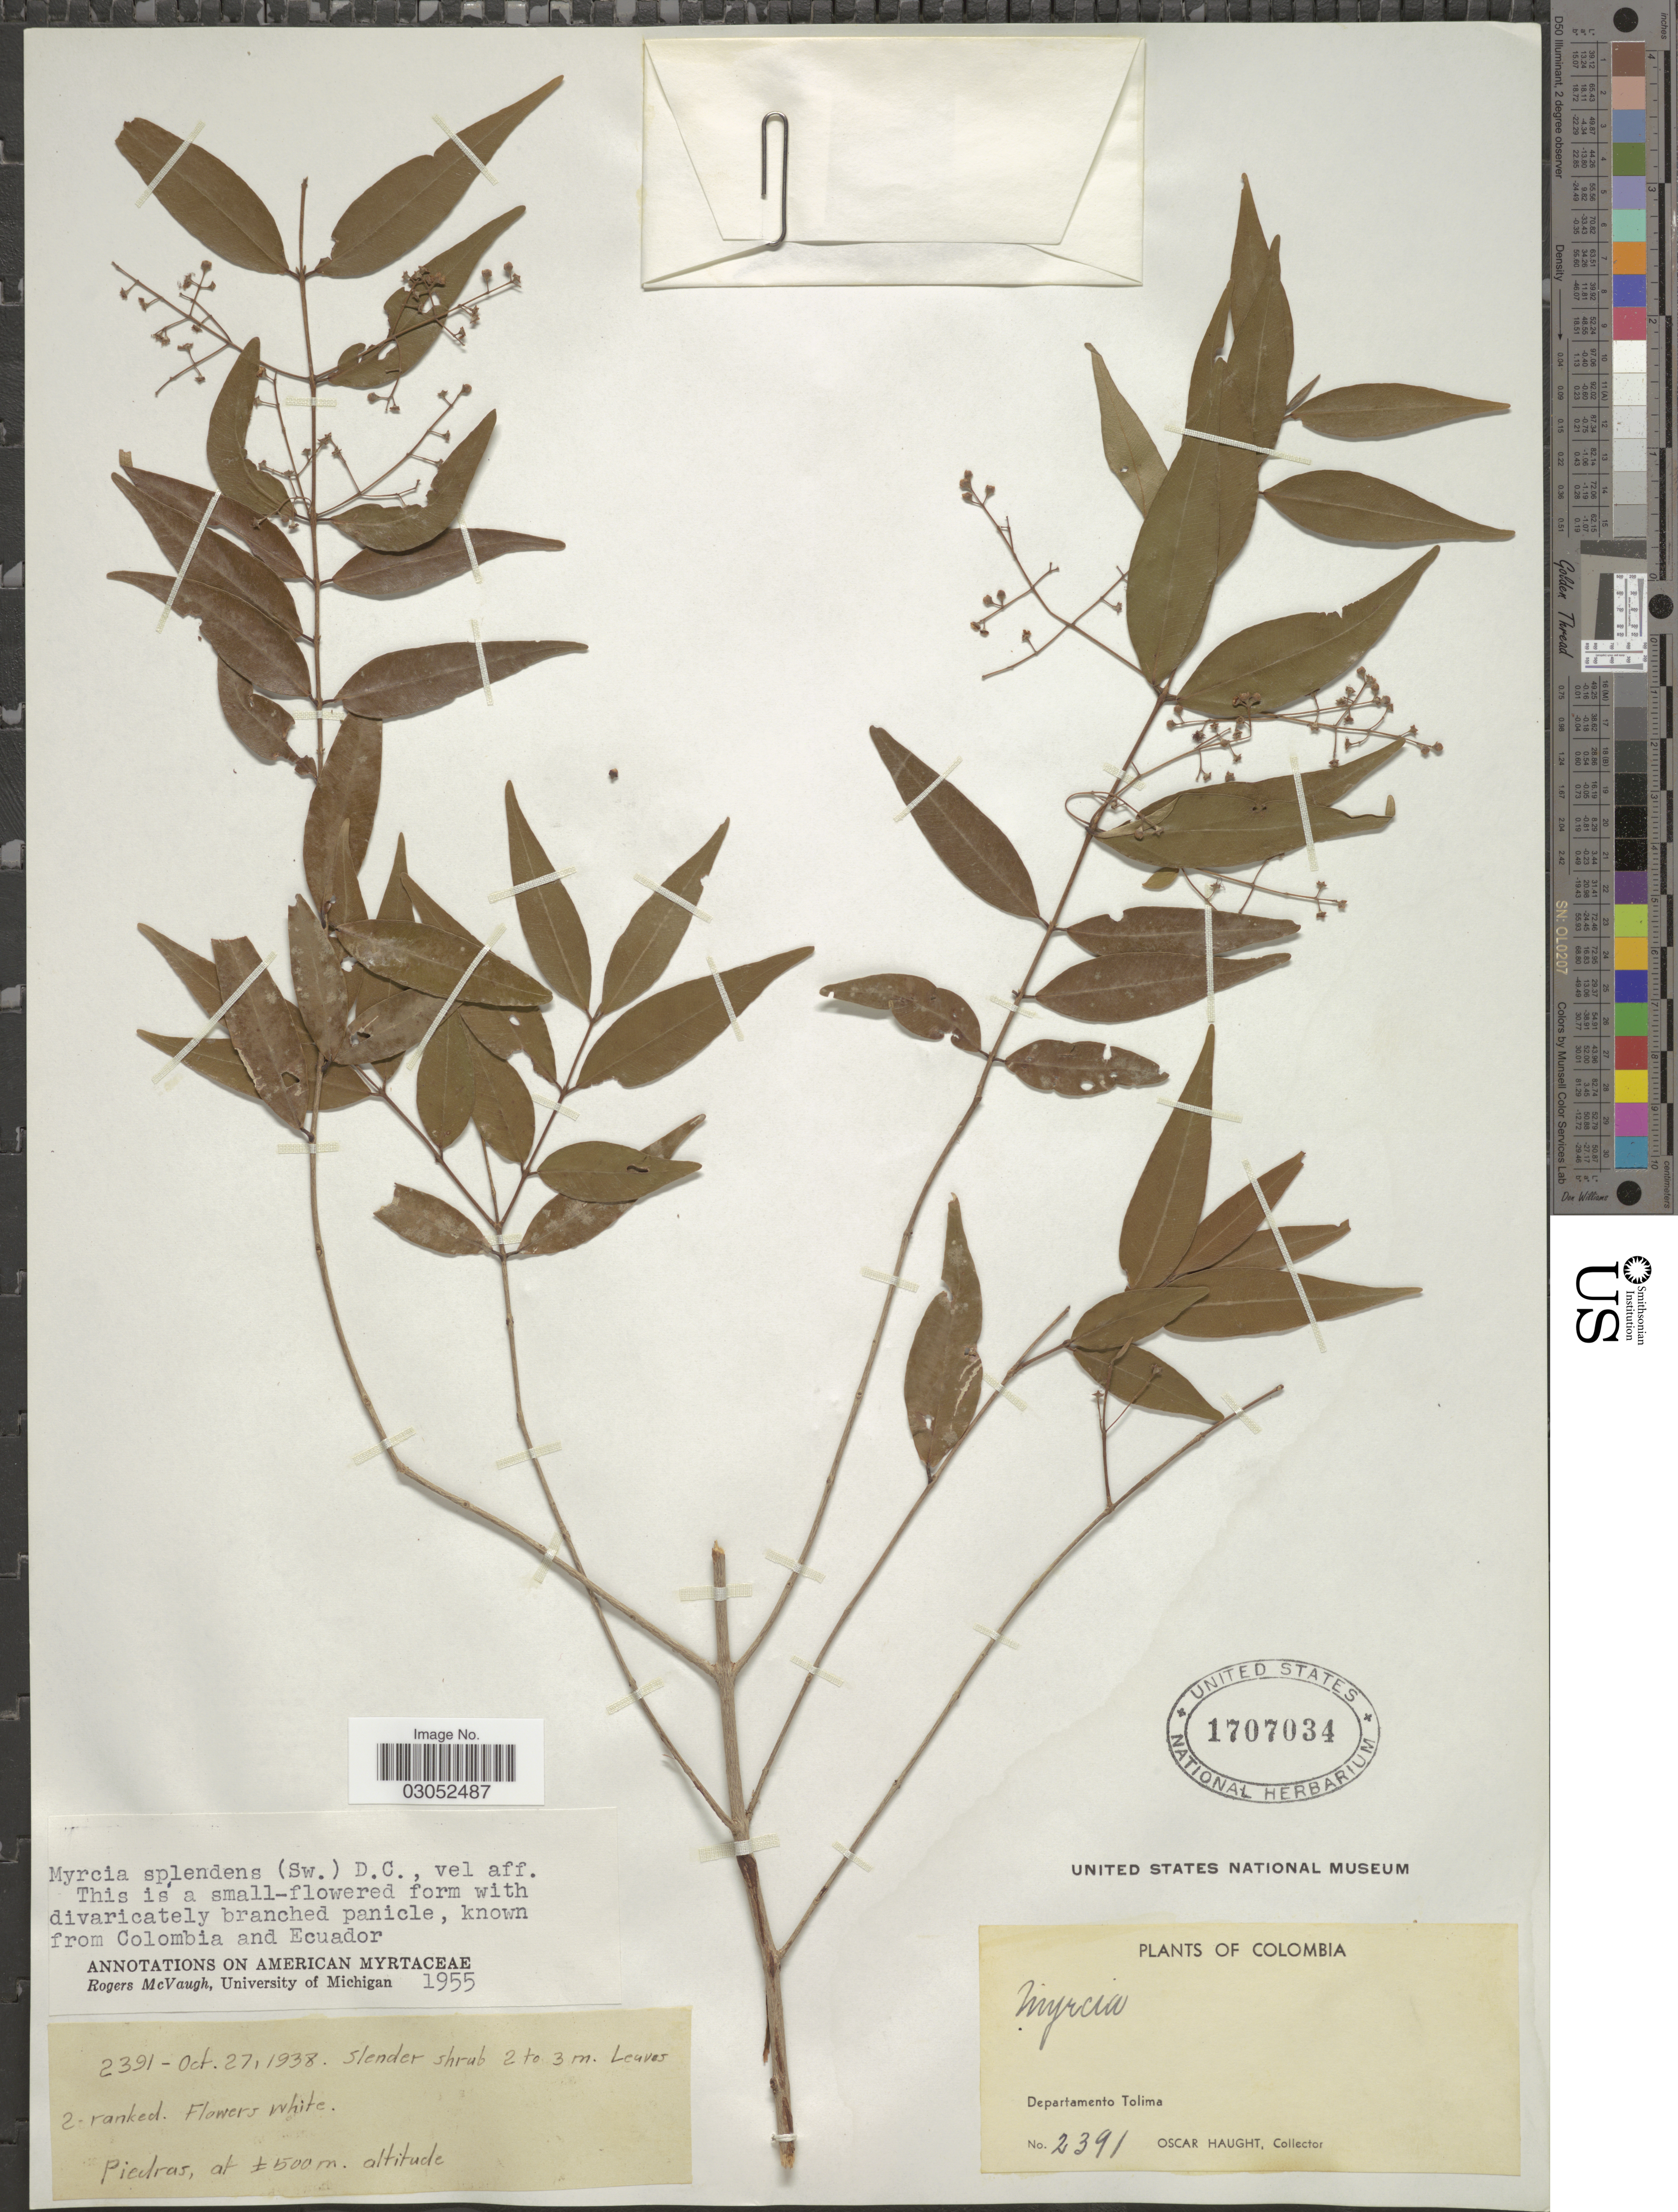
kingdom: Plantae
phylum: Tracheophyta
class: Magnoliopsida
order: Myrtales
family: Myrtaceae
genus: Myrcia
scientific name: Myrcia splendens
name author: (Sw.) DC.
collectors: O. L. Haught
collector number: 2391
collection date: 1938-10-27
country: Colombia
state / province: Tolima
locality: Departamento Tolima. Piedras.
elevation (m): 500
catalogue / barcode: US 1707034